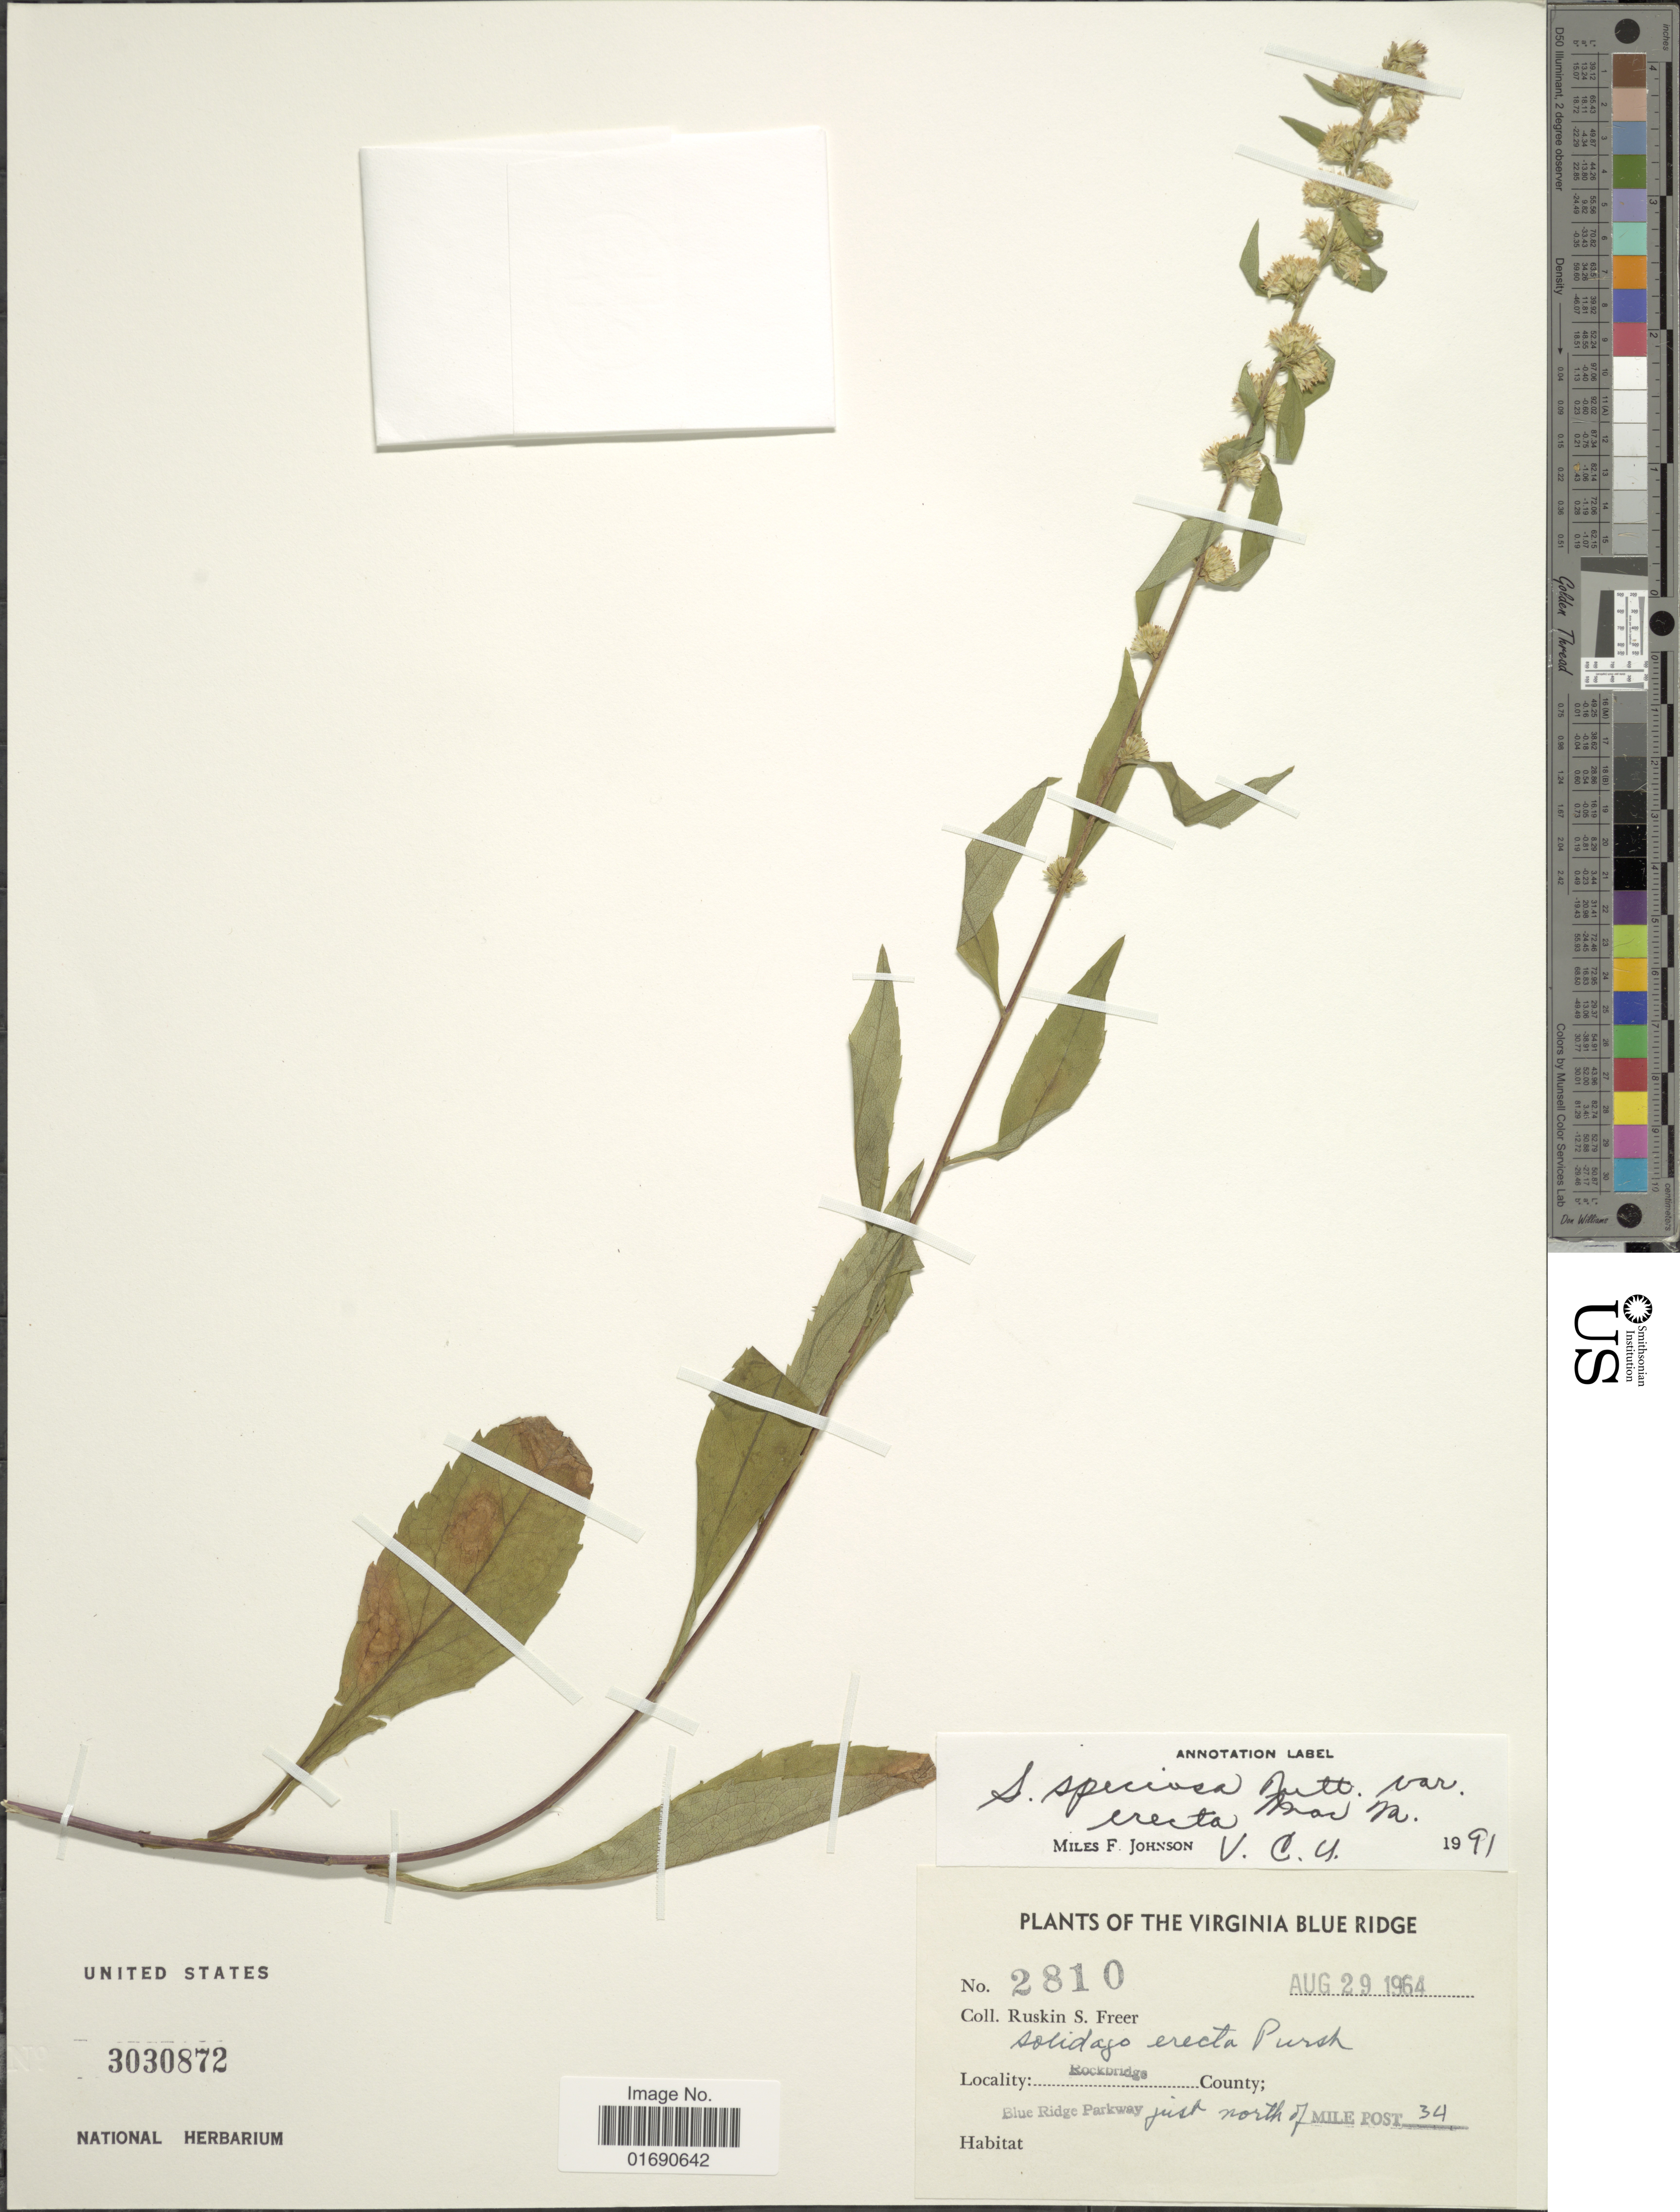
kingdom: Plantae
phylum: Tracheophyta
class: Magnoliopsida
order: Asterales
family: Asteraceae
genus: Solidago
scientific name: Solidago speciosa var. erecta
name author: (Pursh) MacMill.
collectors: R. Freer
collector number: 2810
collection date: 1964-08-29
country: United States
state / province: Virginia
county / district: Rockbridge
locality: The Virginia Blue Rockbridge County; Blue Ridge Parkaway just north of mile post 34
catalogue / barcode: US 3030872